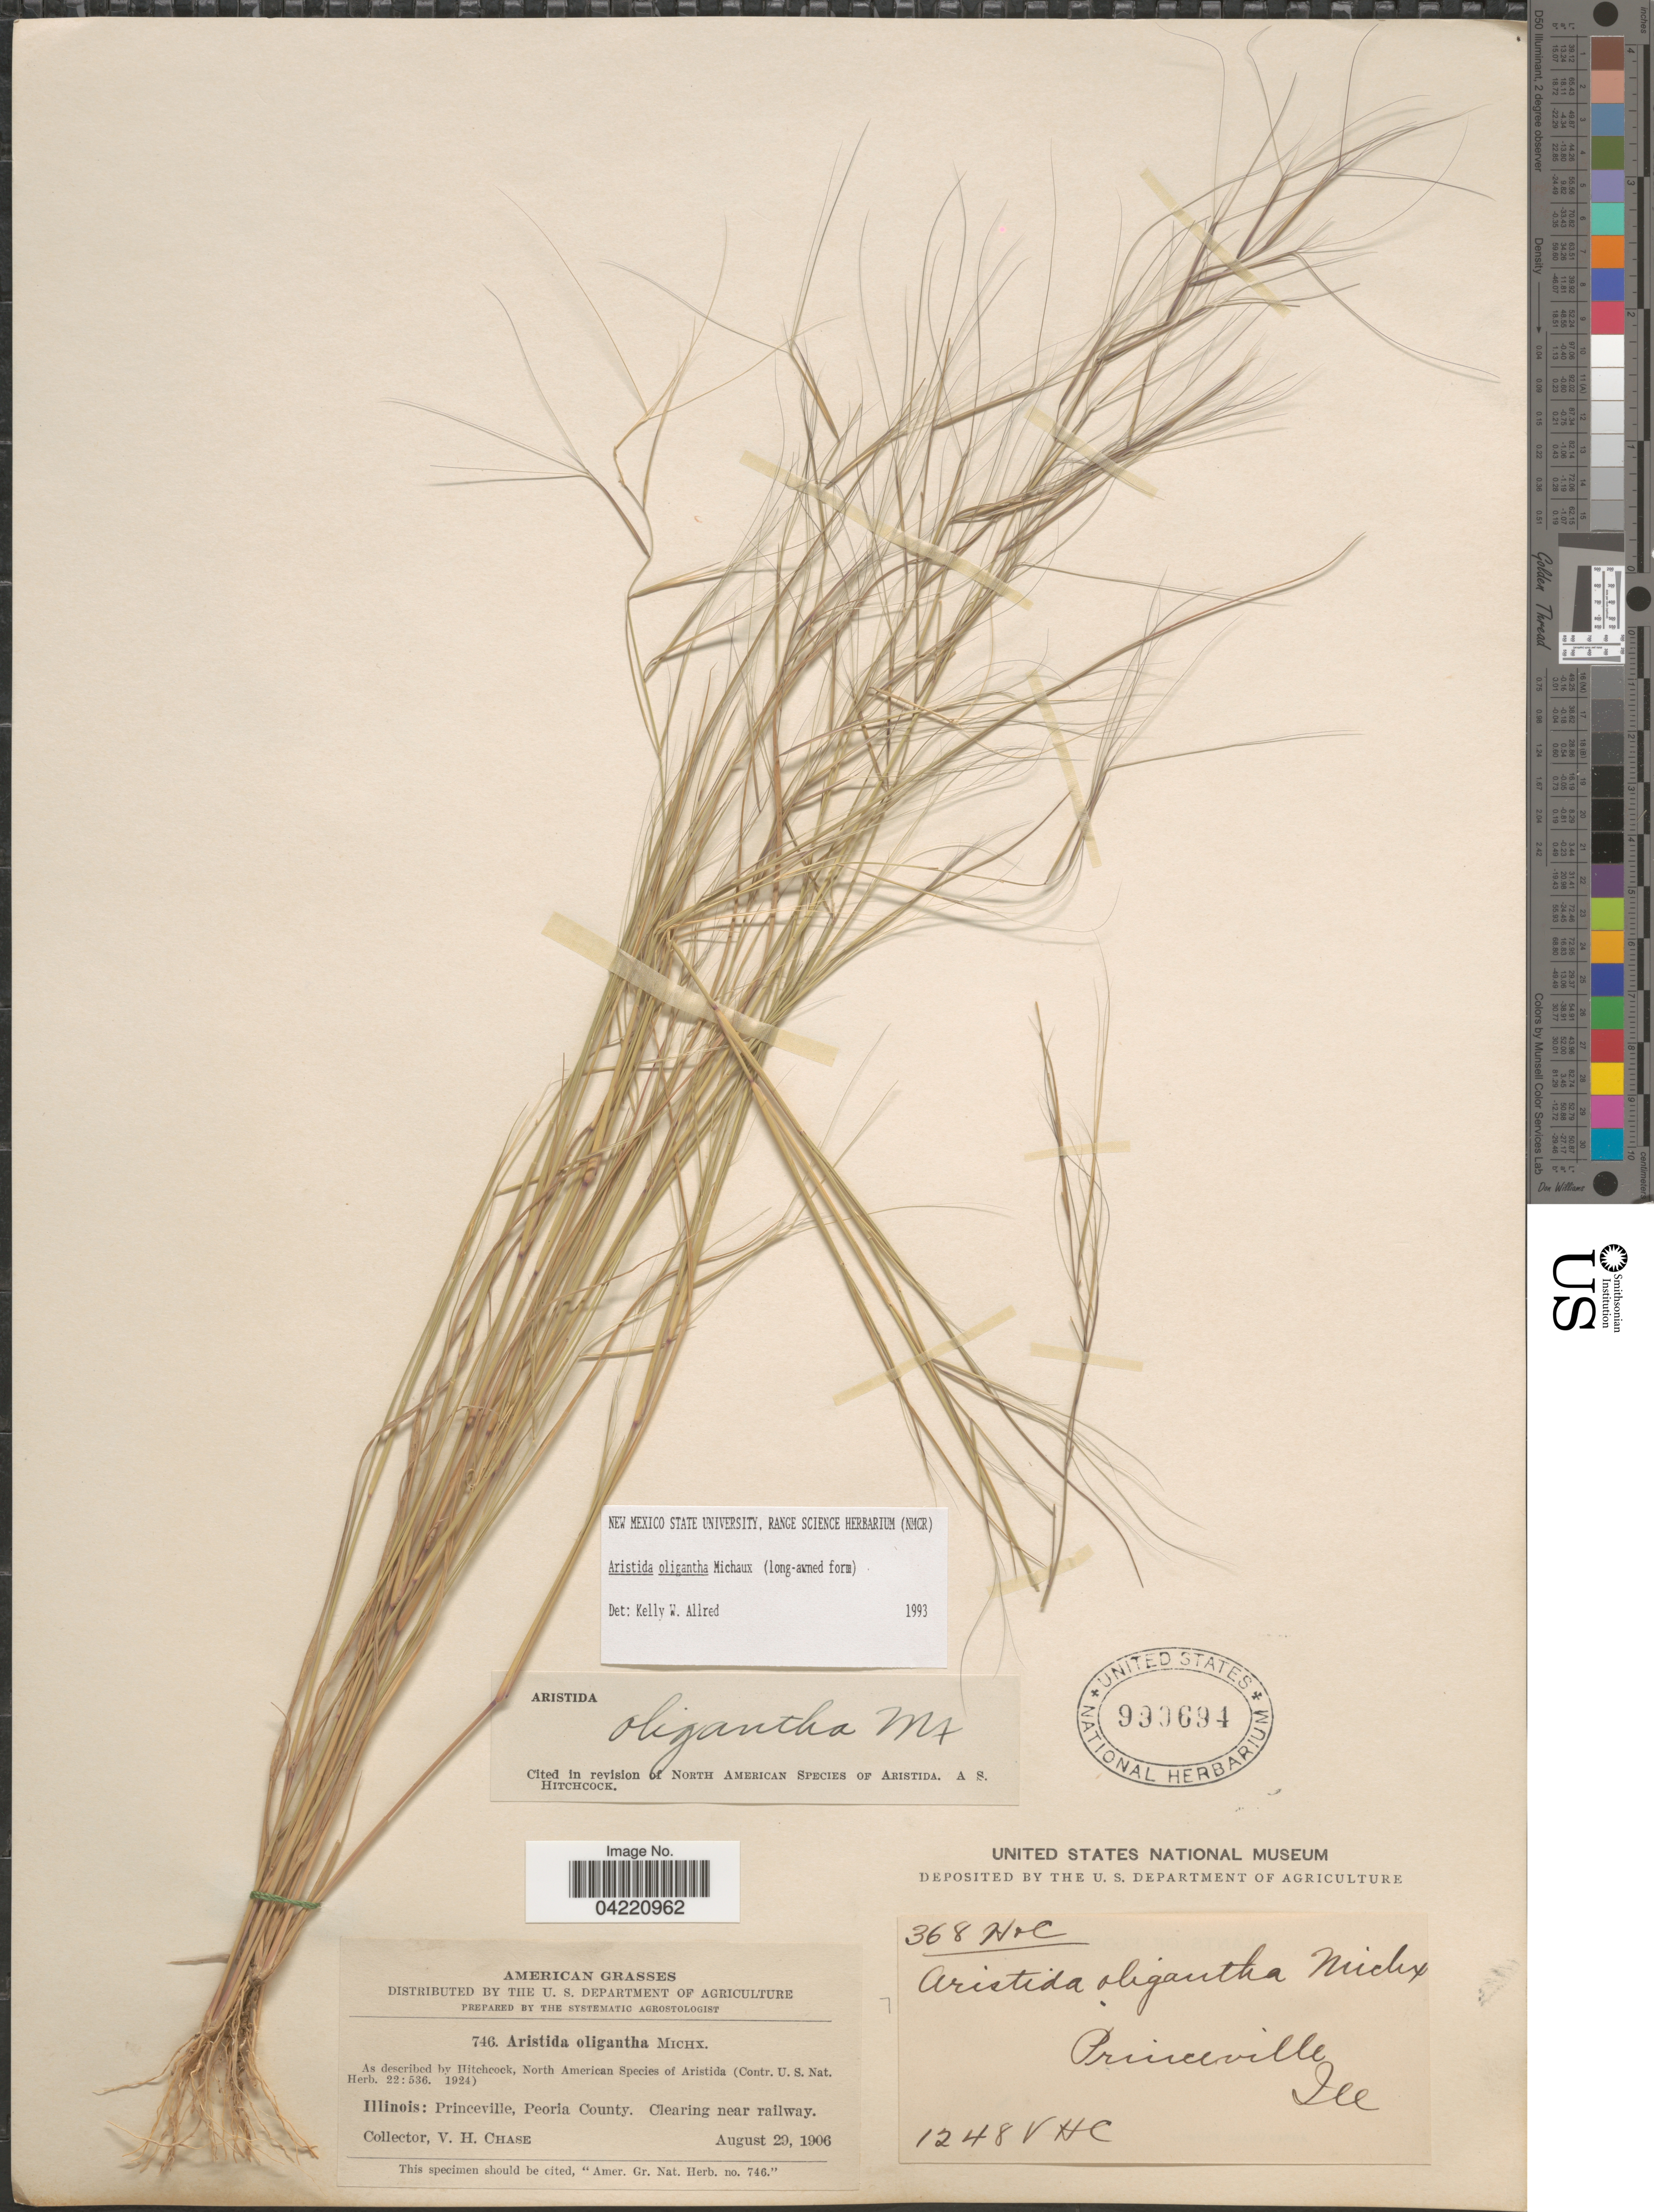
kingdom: Plantae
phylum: Tracheophyta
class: Liliopsida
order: Poales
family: Poaceae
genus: Aristida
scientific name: Aristida oligantha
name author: Michx.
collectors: V. H. Chase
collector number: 1248/746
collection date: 1906-08-29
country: United States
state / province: Illinois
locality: Princeville, Peoria County. Clearing near railway.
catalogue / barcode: US 990694